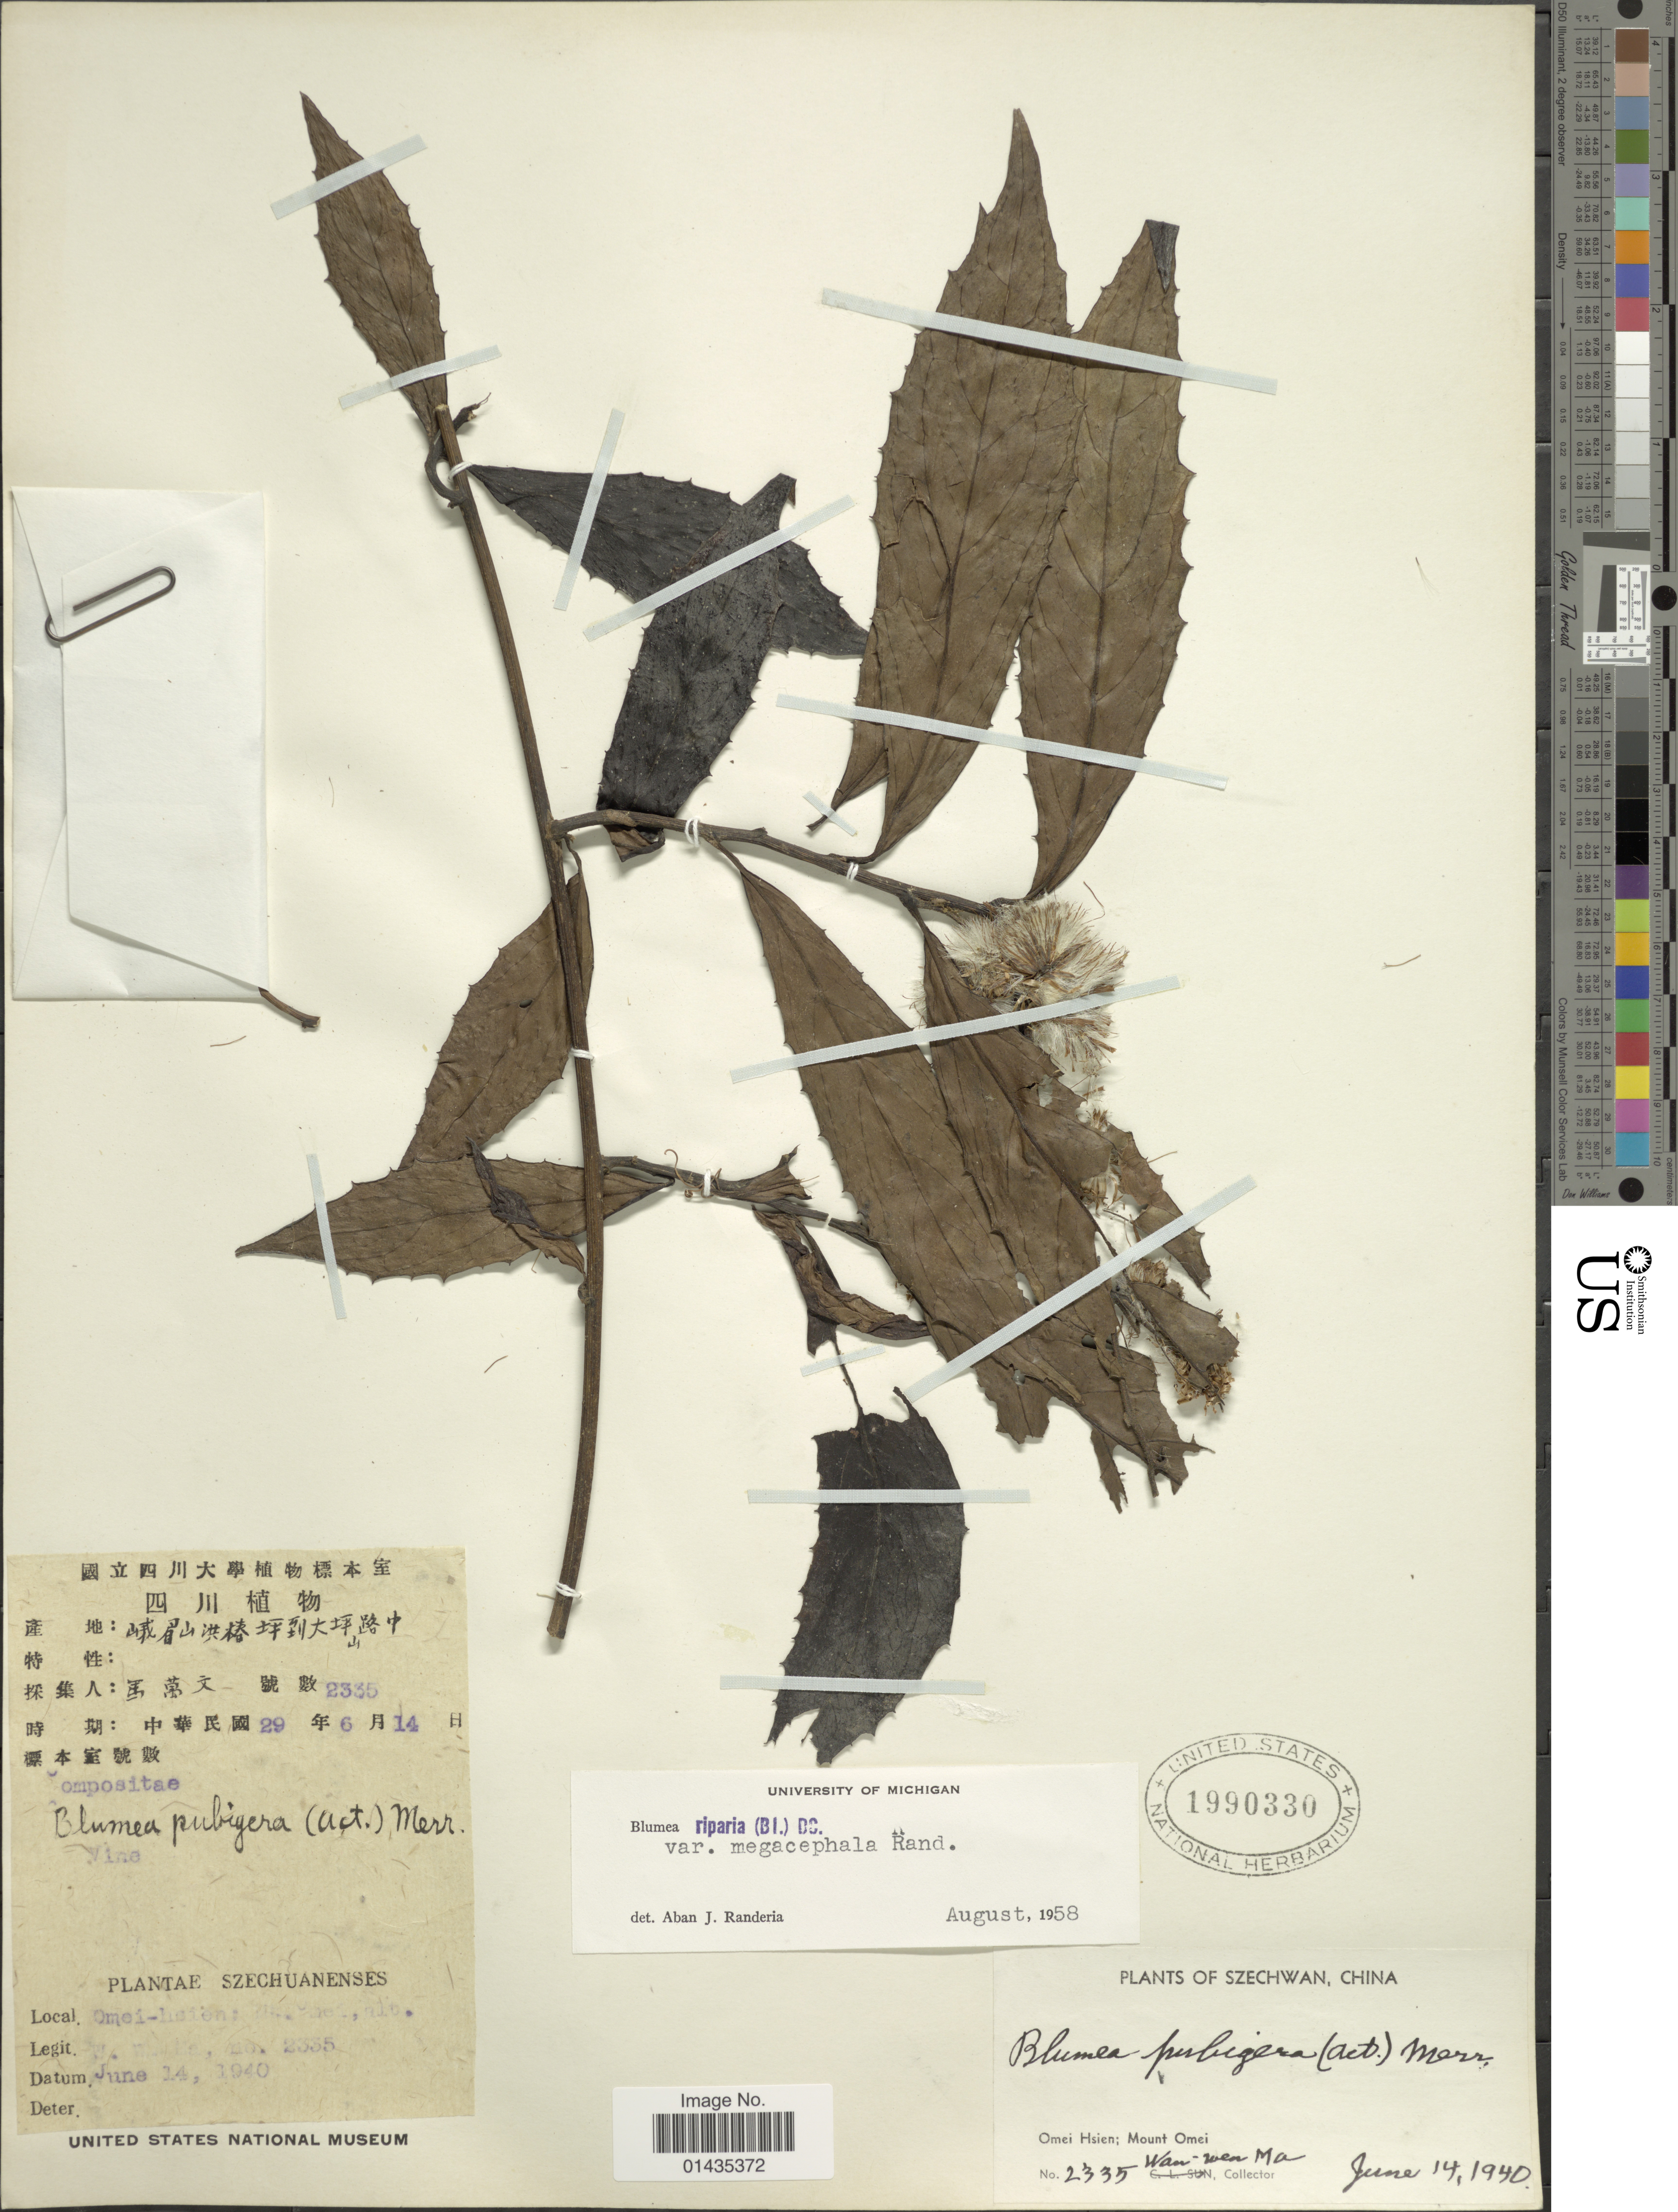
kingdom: Plantae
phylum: Tracheophyta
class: Magnoliopsida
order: Asterales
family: Asteraceae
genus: Blumea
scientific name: Blumea riparia var. megacephala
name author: Randeria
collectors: W. Ma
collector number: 2335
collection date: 1940-06-14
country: China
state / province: Sichuan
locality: Szechwan, Omie Hsien, Mount Omei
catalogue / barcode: US 1990330